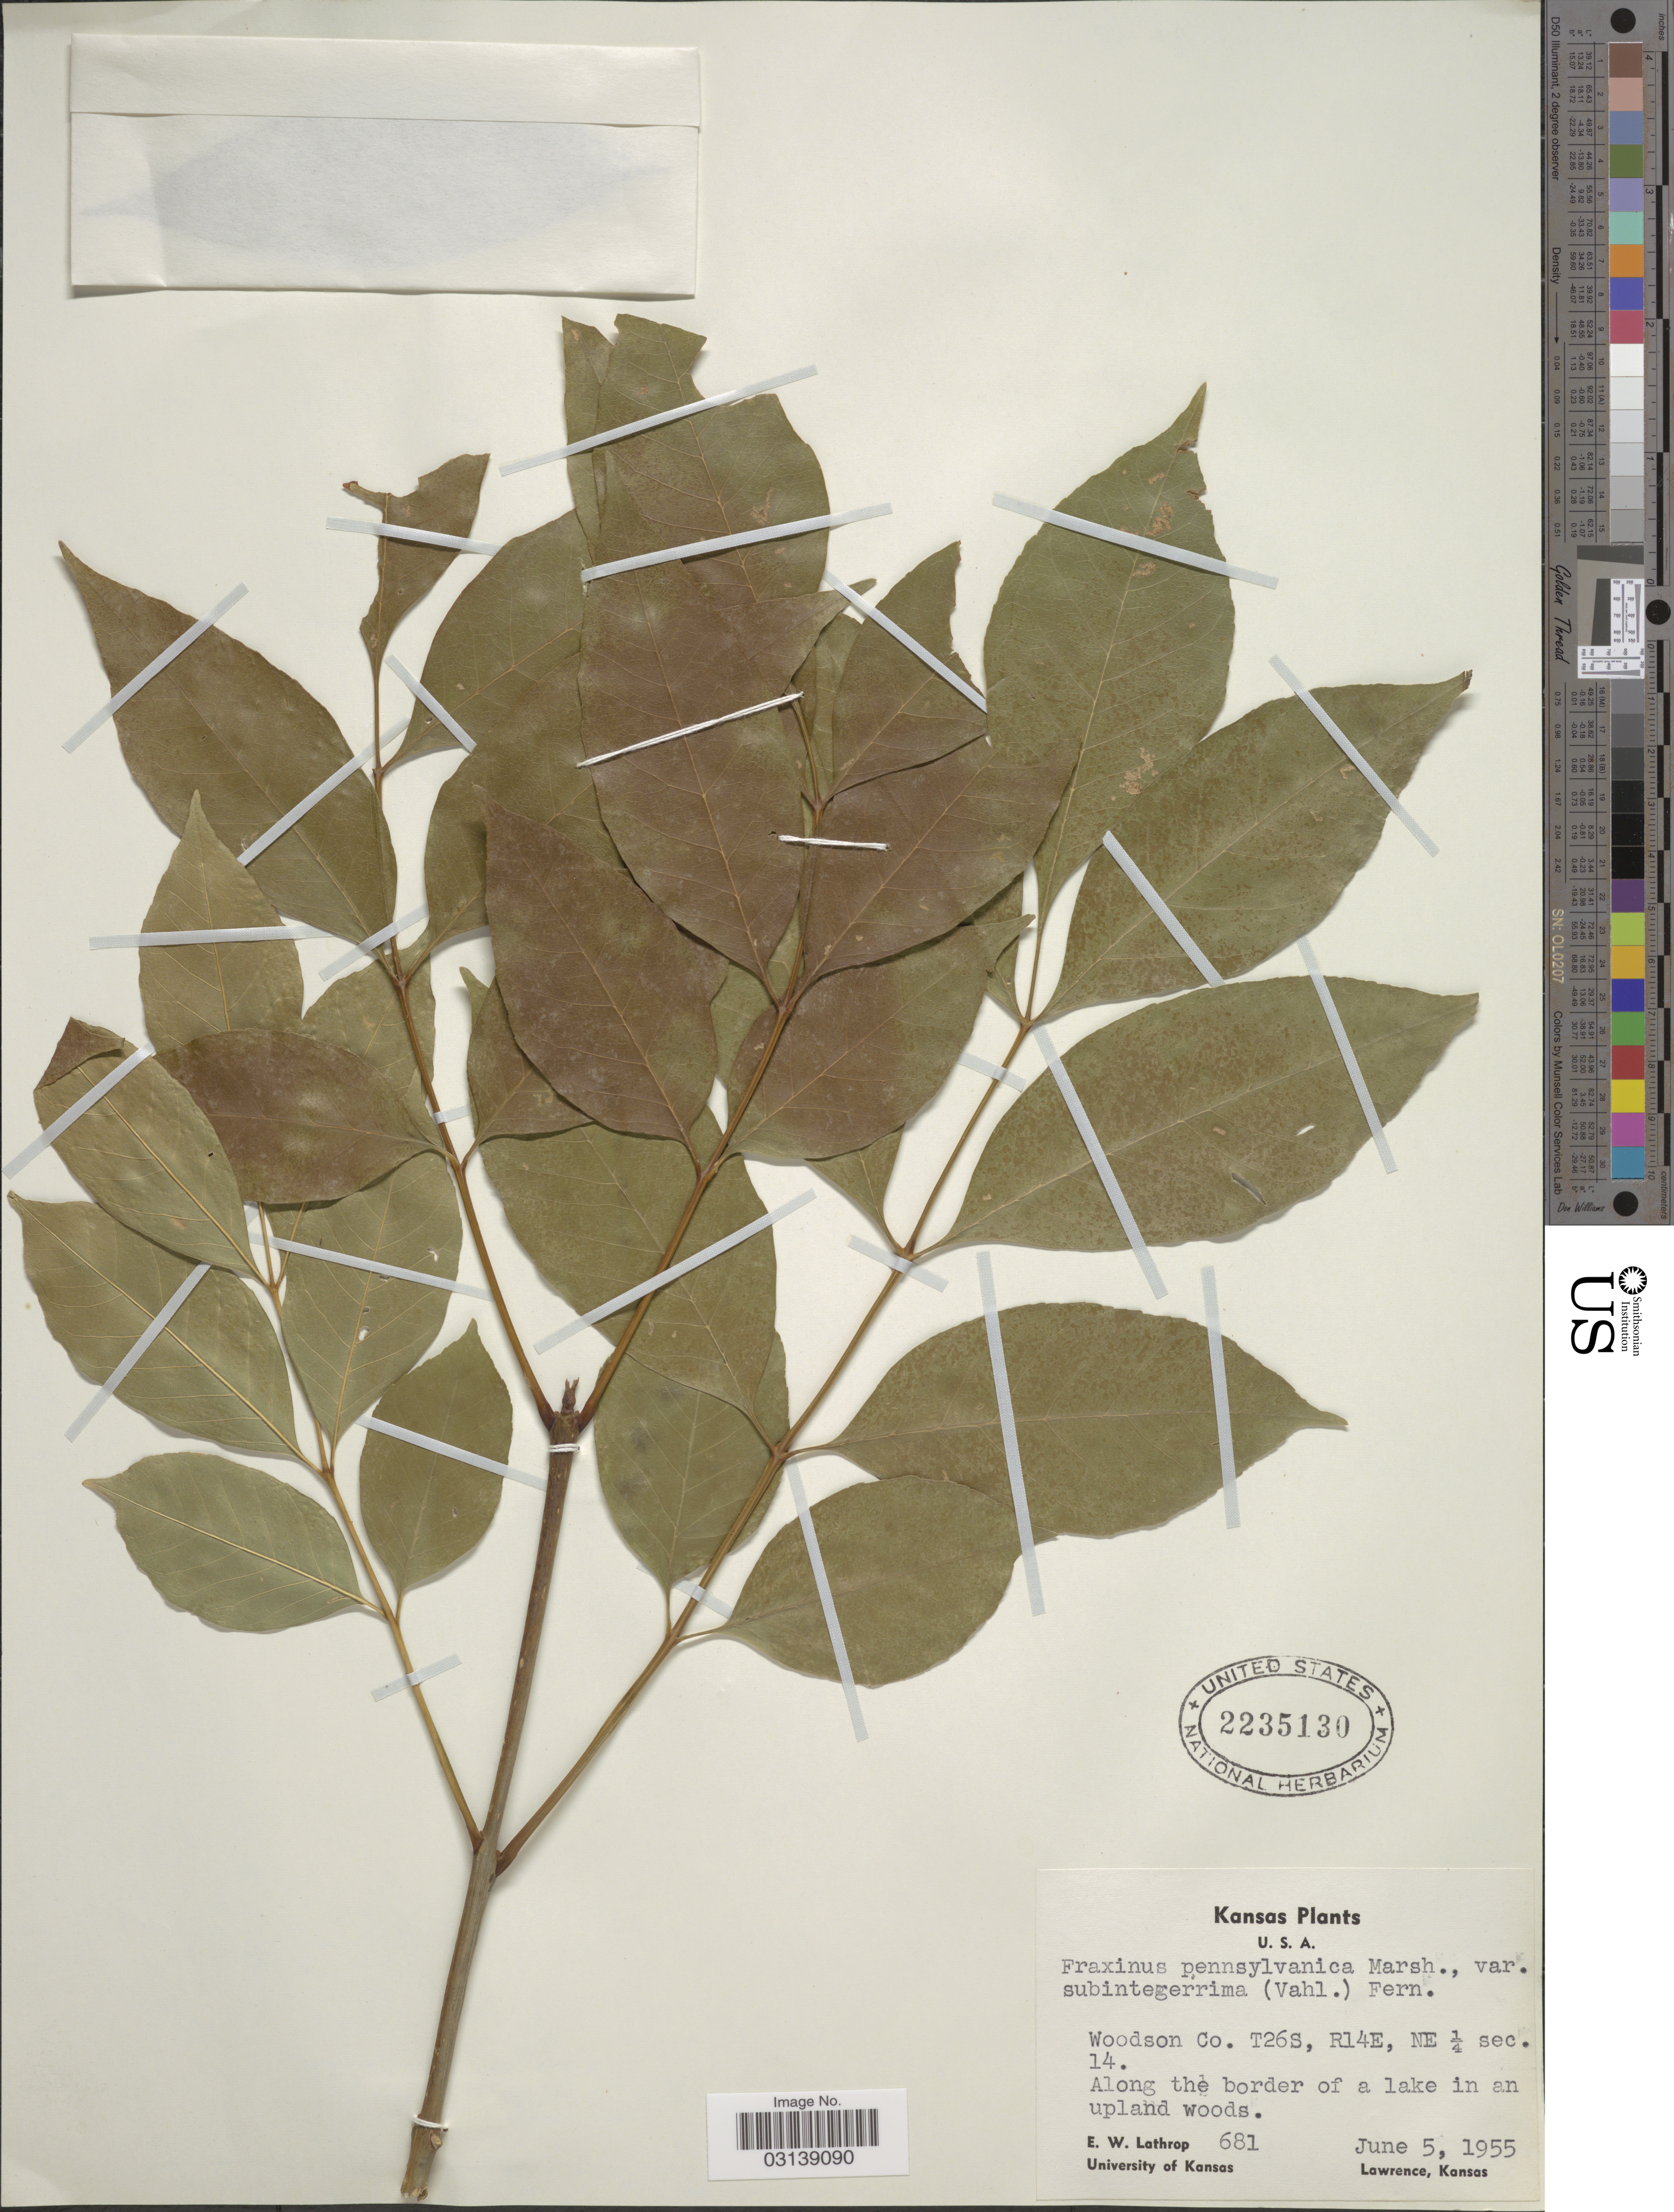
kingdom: Plantae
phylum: Tracheophyta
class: Magnoliopsida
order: Lamiales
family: Oleaceae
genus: Fraxinus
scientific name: Fraxinus pennsylvanica var. lanceolata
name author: Sarg.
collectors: E. W. Lathrop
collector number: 681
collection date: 1955-06-05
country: United States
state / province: Kansas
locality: Woodson Co. T26S, R14E, NE ¼ sec. 14.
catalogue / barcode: US 2235130